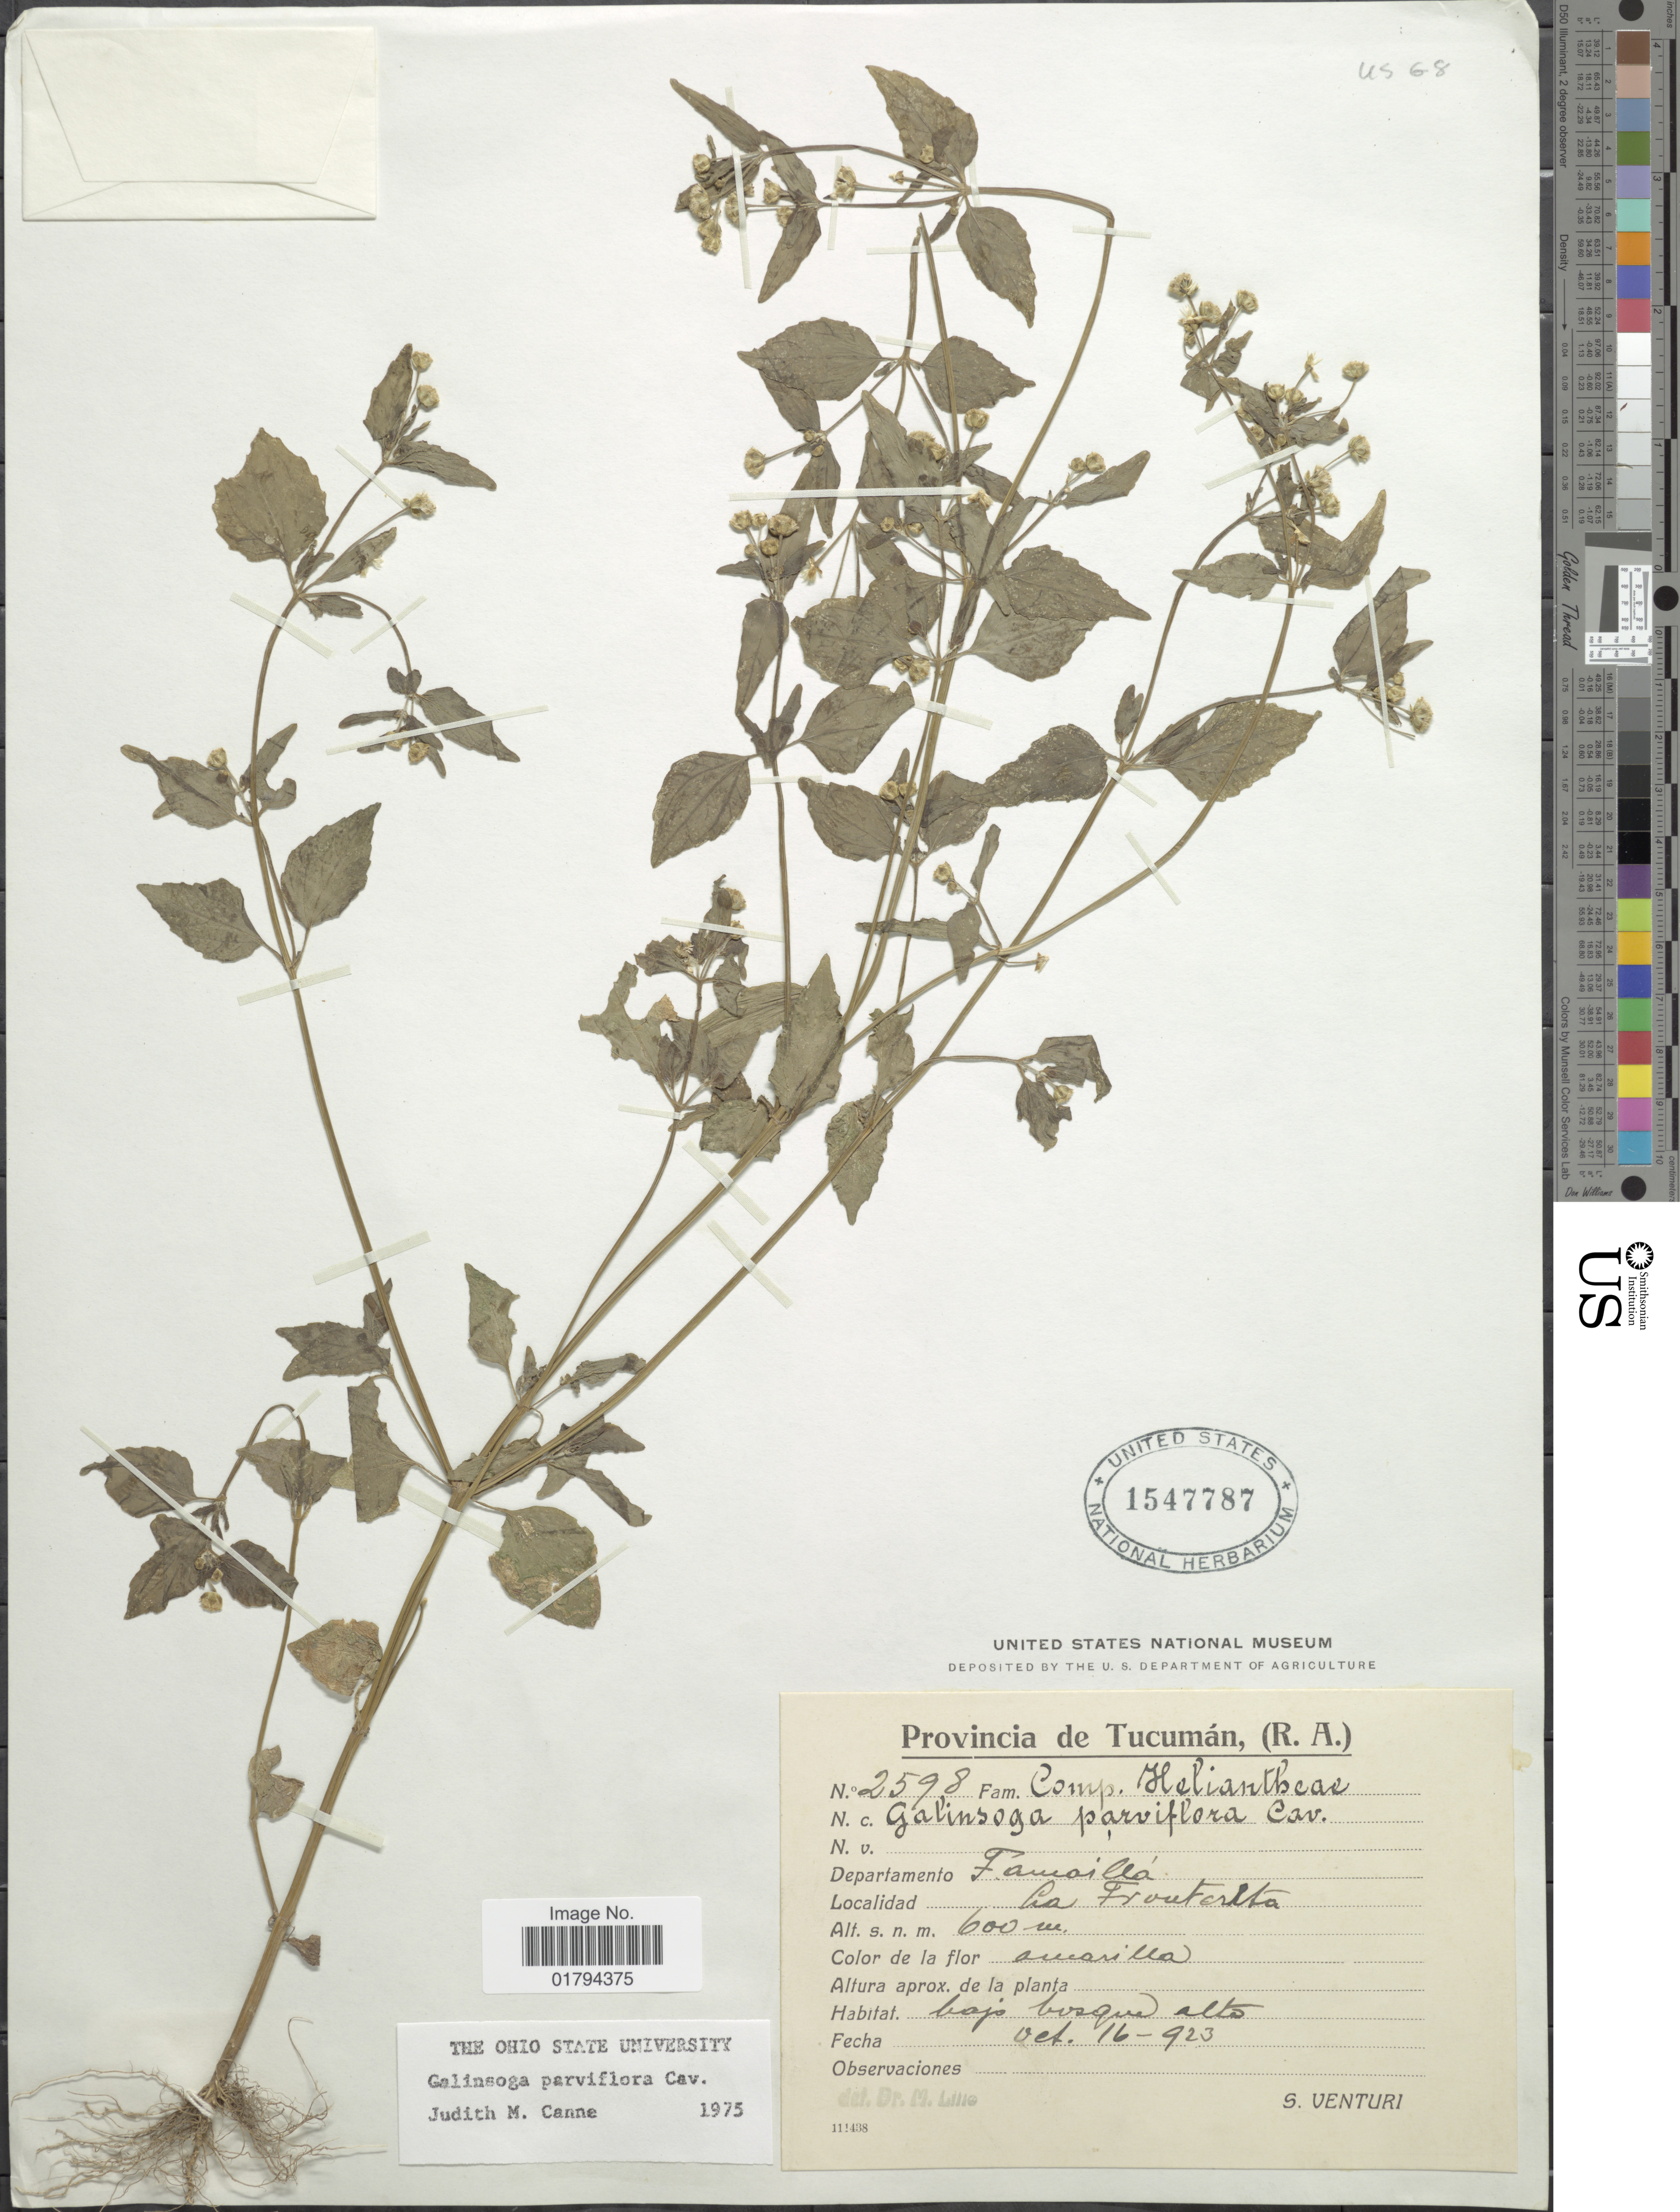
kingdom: Plantae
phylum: Tracheophyta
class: Magnoliopsida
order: Asterales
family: Asteraceae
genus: Galinsoga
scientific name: Galinsoga parviflora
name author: Cav.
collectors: S. Venturi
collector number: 2598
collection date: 1923-10-16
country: Argentina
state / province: Tucuman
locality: Departamento Famailla, La Fronterta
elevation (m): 600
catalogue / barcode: US 1547787